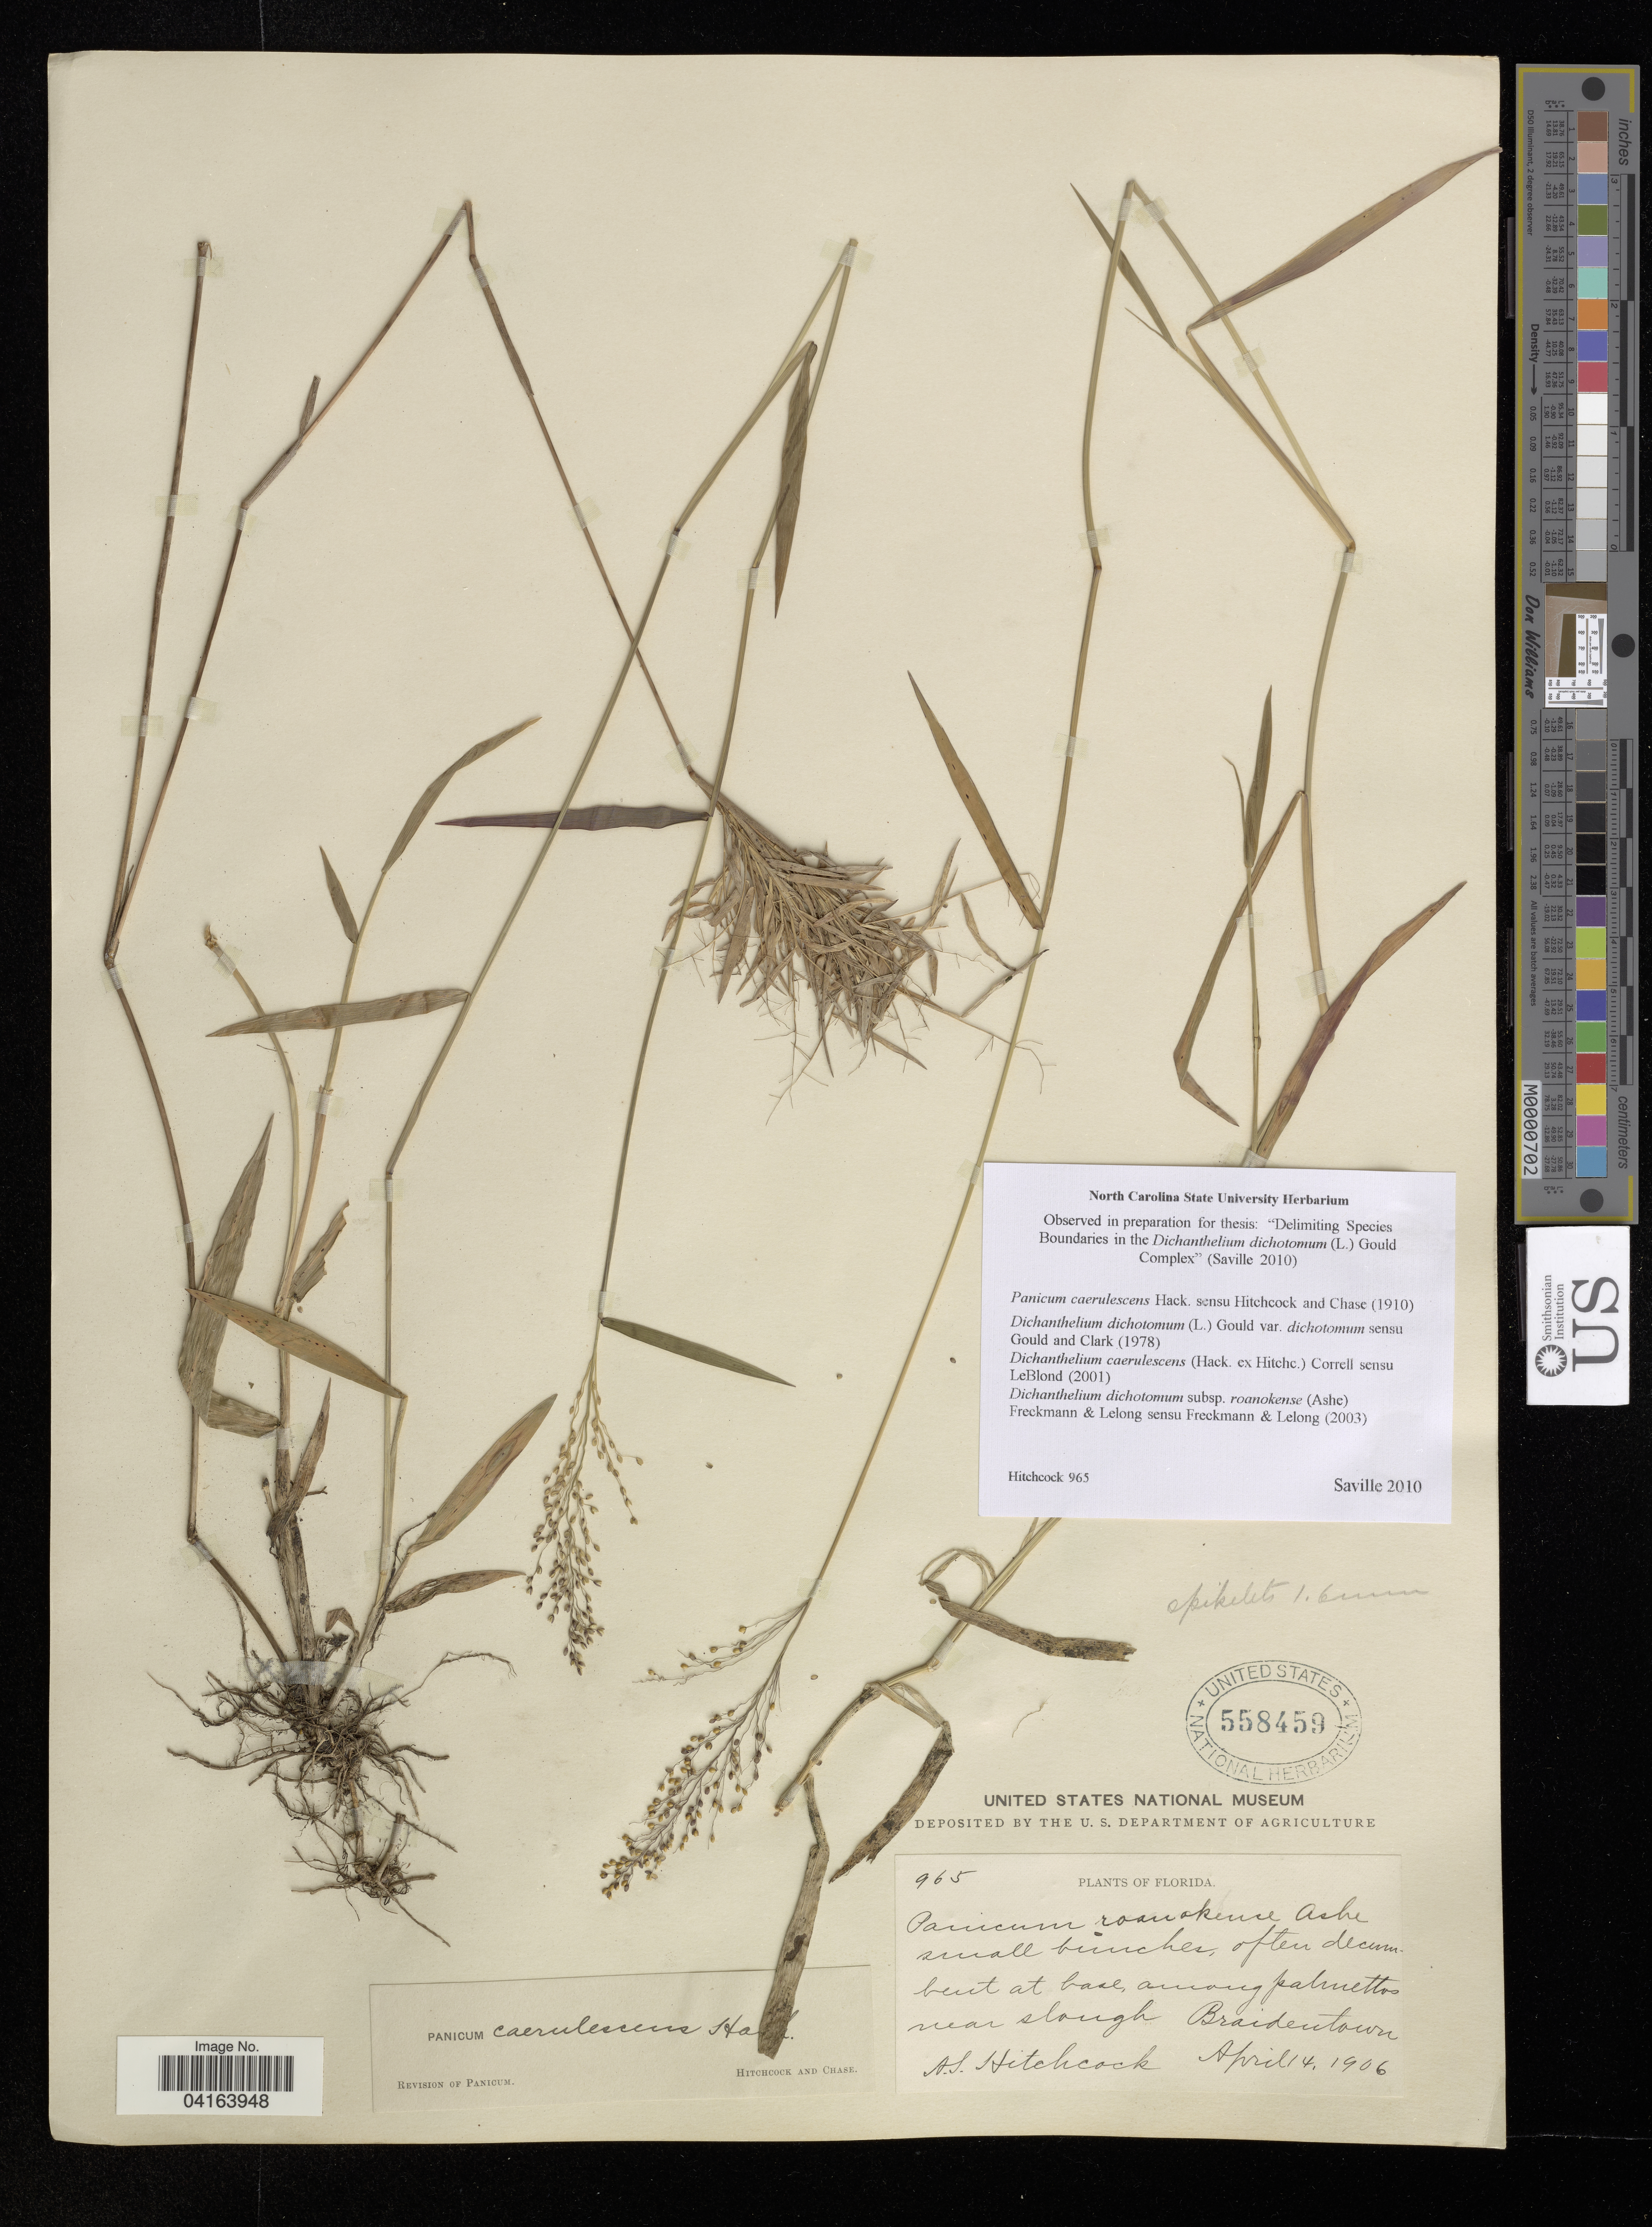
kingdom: Plantae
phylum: Tracheophyta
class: Liliopsida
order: Poales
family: Poaceae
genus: Dichanthelium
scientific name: Dichanthelium dichotomum subsp. roanokense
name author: (Ashe) LeBlond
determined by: Saville, A. C., (NCSC), North Carolina State University (UNITED STATES)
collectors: A. Hitchcock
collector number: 965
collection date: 1906-04-14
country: United States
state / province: Florida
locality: Among palmettes near slough Braidentown.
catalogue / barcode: US 558459